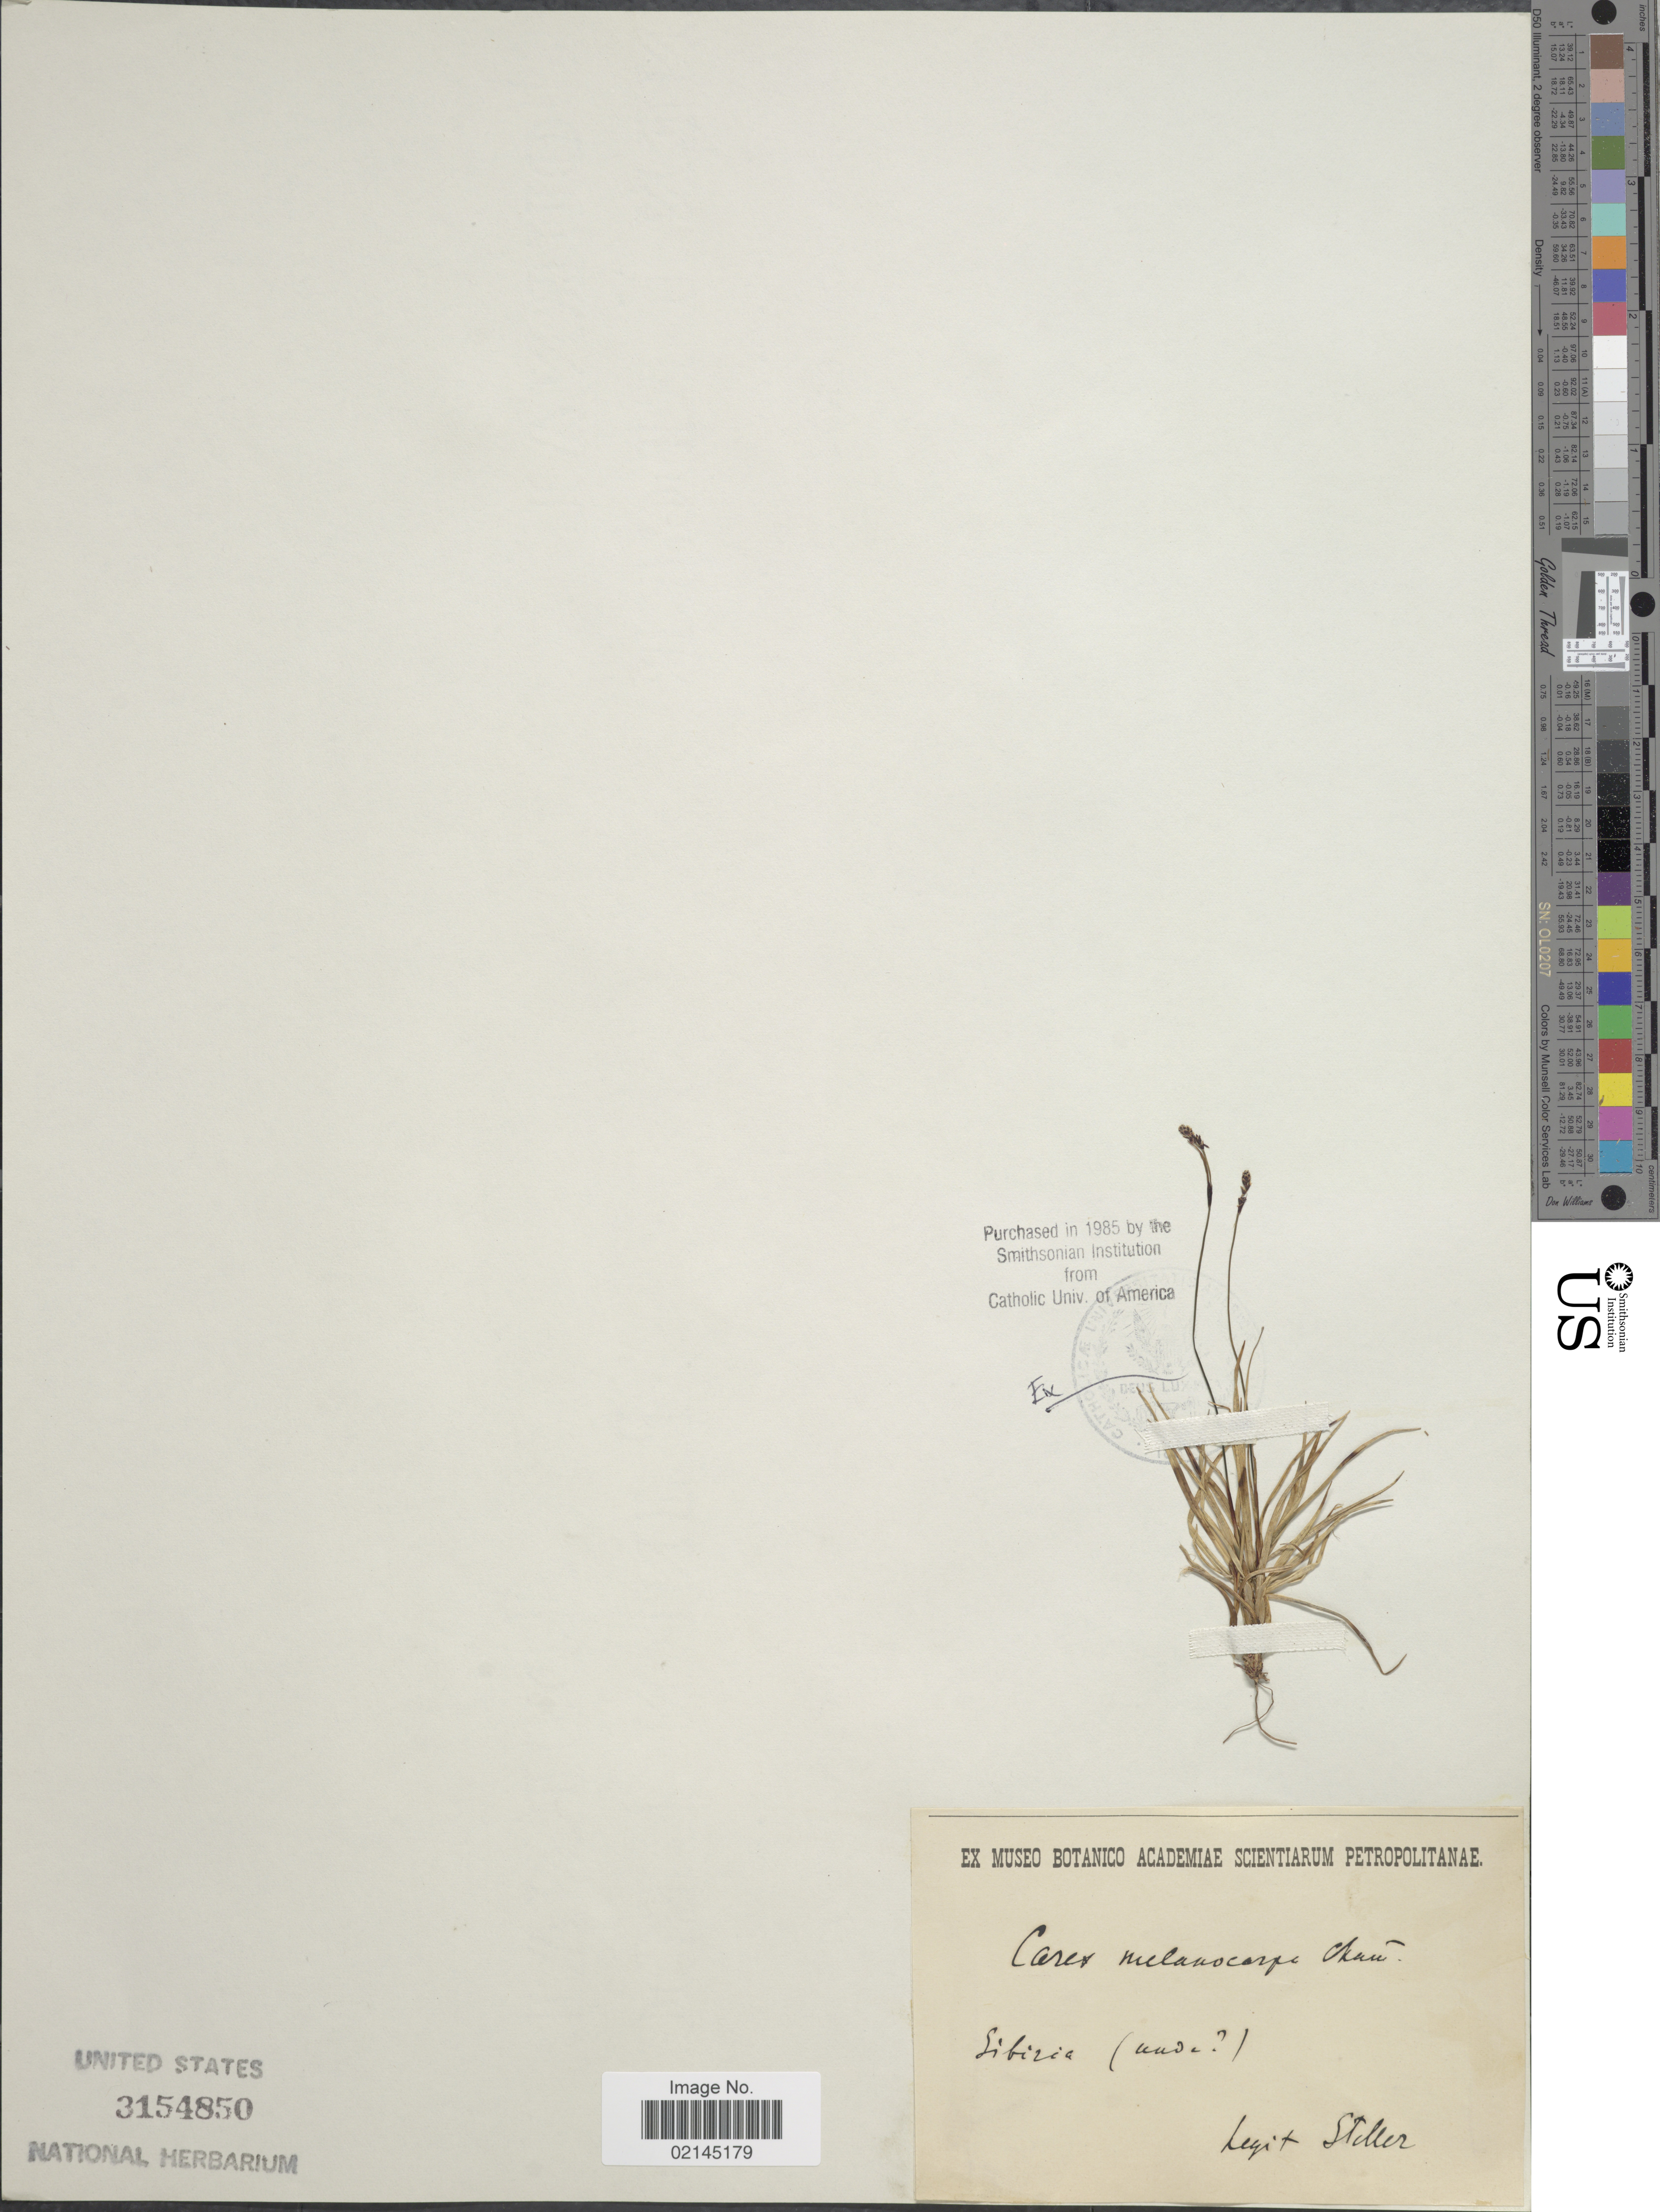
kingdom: Plantae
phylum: Tracheophyta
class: Liliopsida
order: Poales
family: Cyperaceae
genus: Carex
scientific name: Carex melanocarpa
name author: Cham. ex Trautv.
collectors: Steller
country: Russian Federation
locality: Sibiria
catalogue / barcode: US 3154850